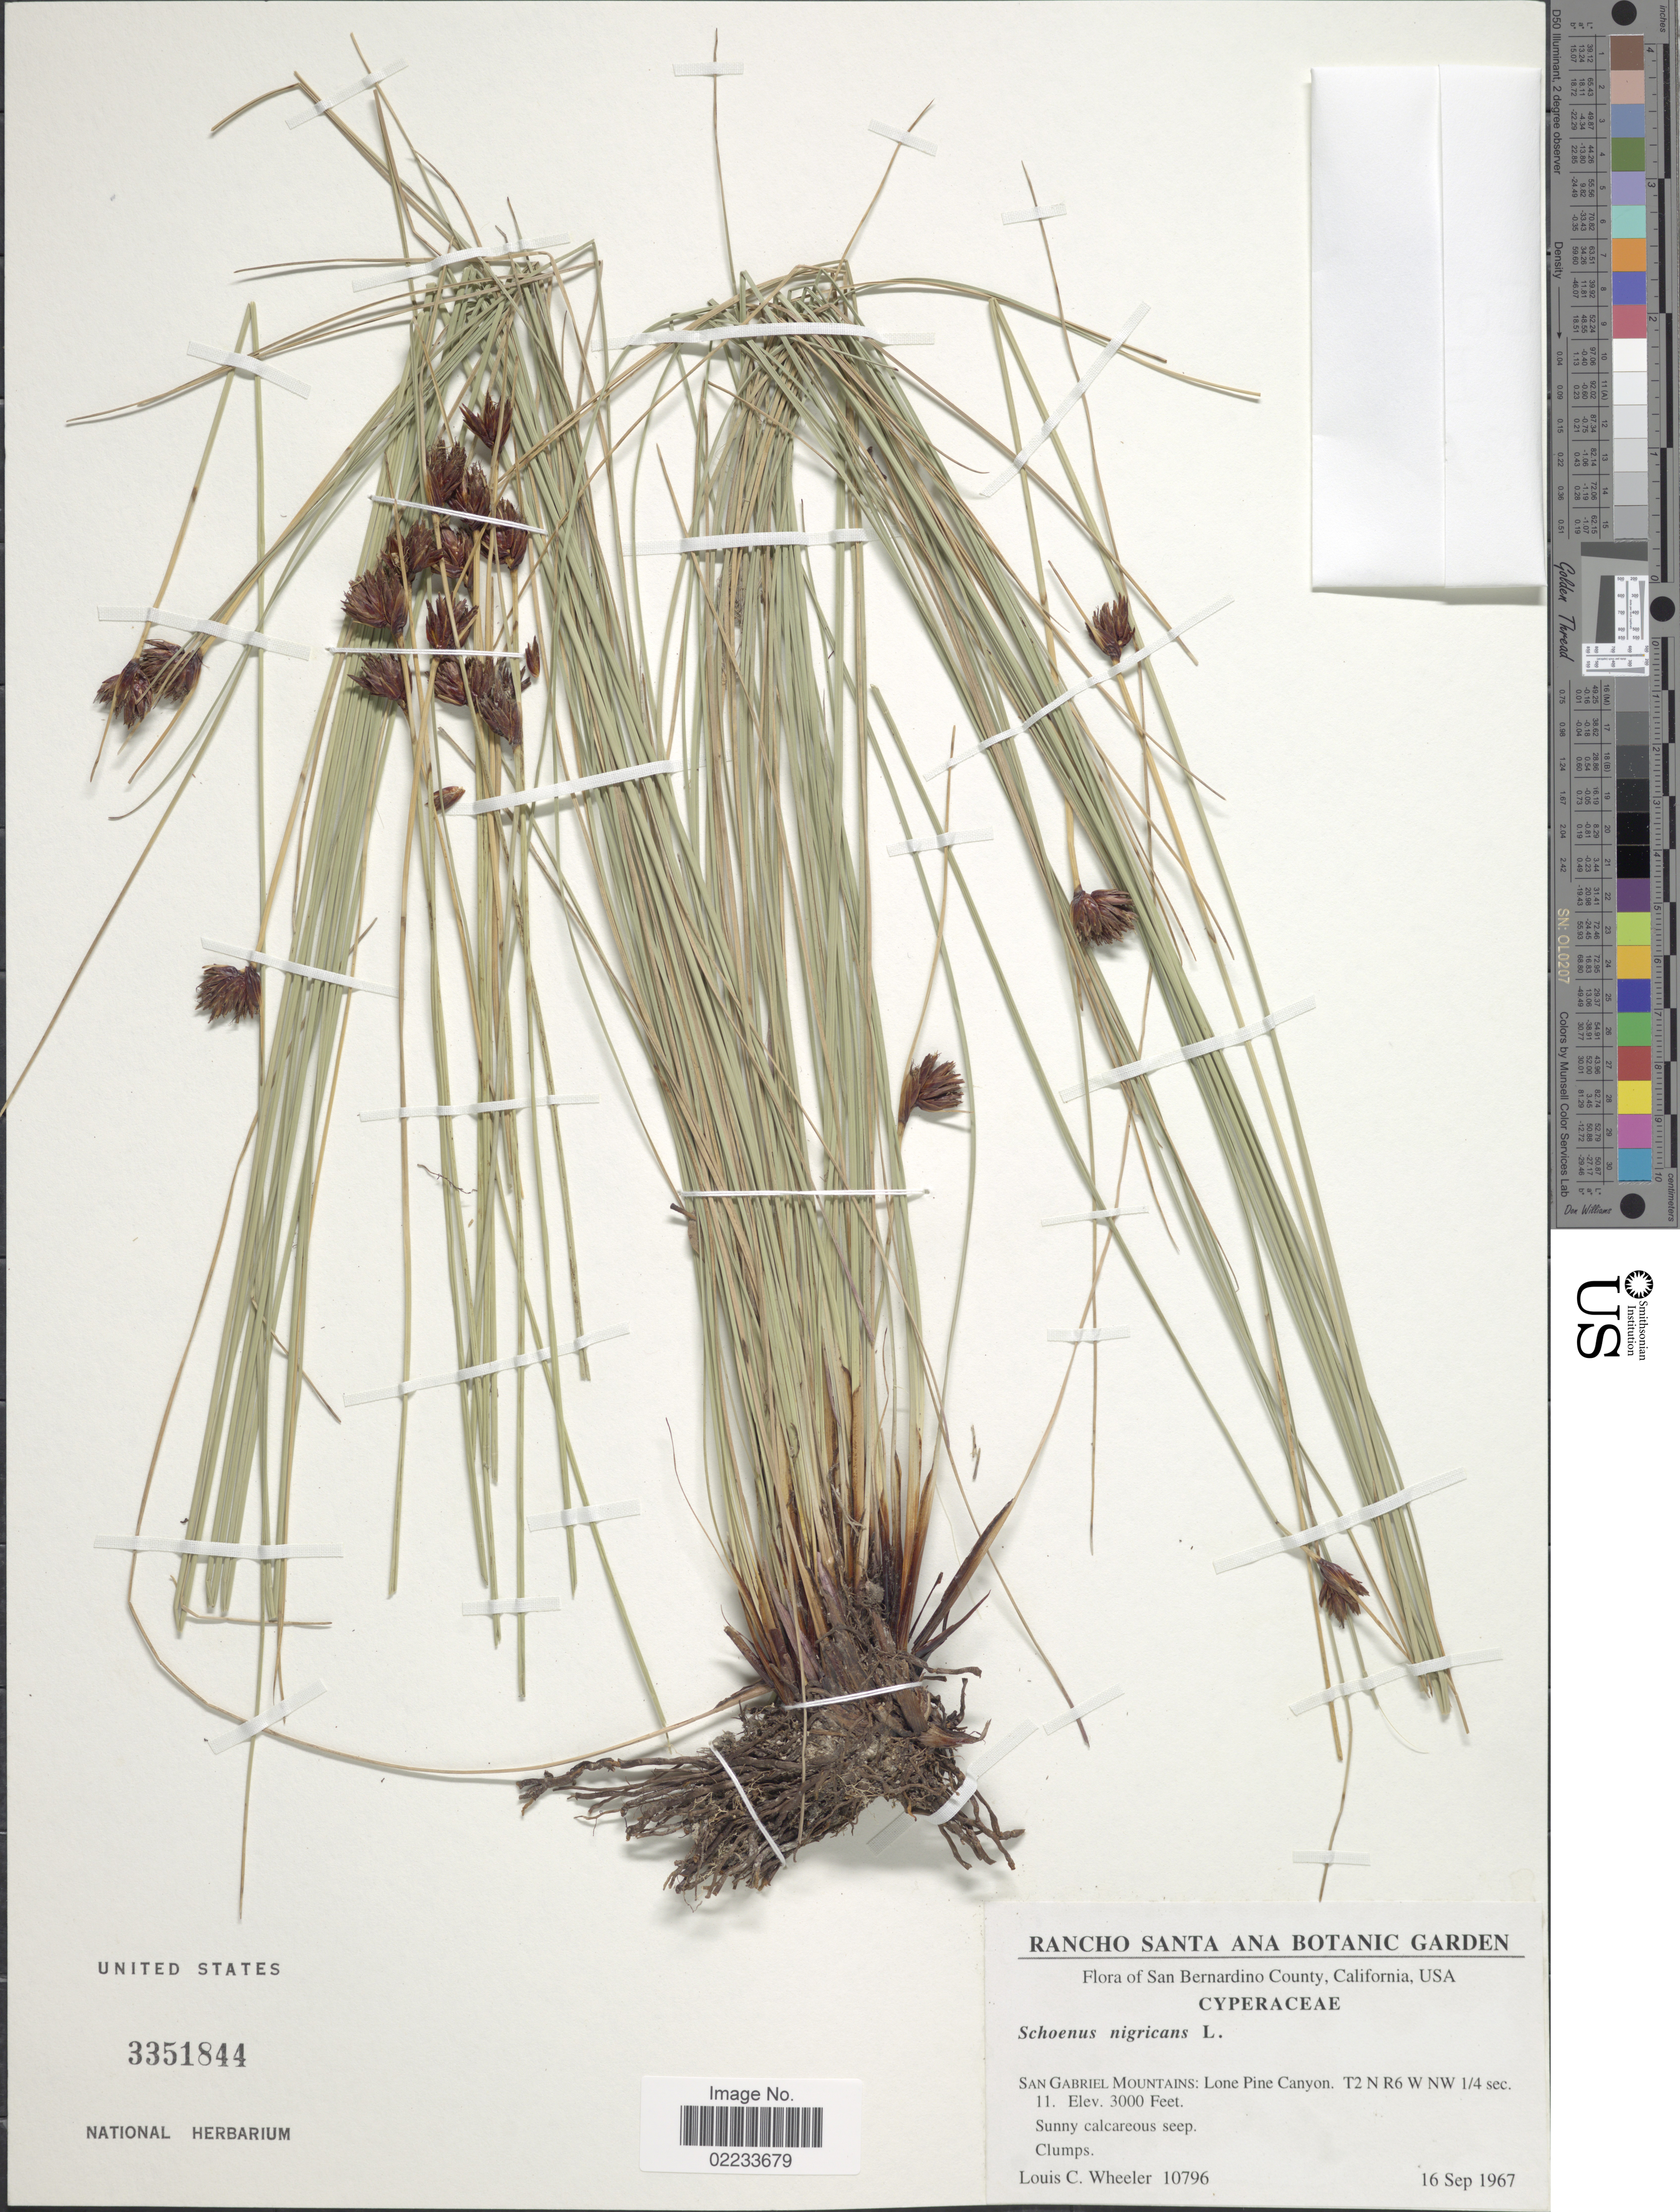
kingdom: Plantae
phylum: Tracheophyta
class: Liliopsida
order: Poales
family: Cyperaceae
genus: Schoenus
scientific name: Schoenus nigricans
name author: L.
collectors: L. C. Wheeler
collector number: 10796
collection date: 1967-09-16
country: United States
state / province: California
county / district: San Bernardino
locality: San Bernardino County, San Gabriel Mountains: Lone Pine Canyon. T2 N R6 W NW 1/4 sec. 11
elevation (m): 914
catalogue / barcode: US 3351844